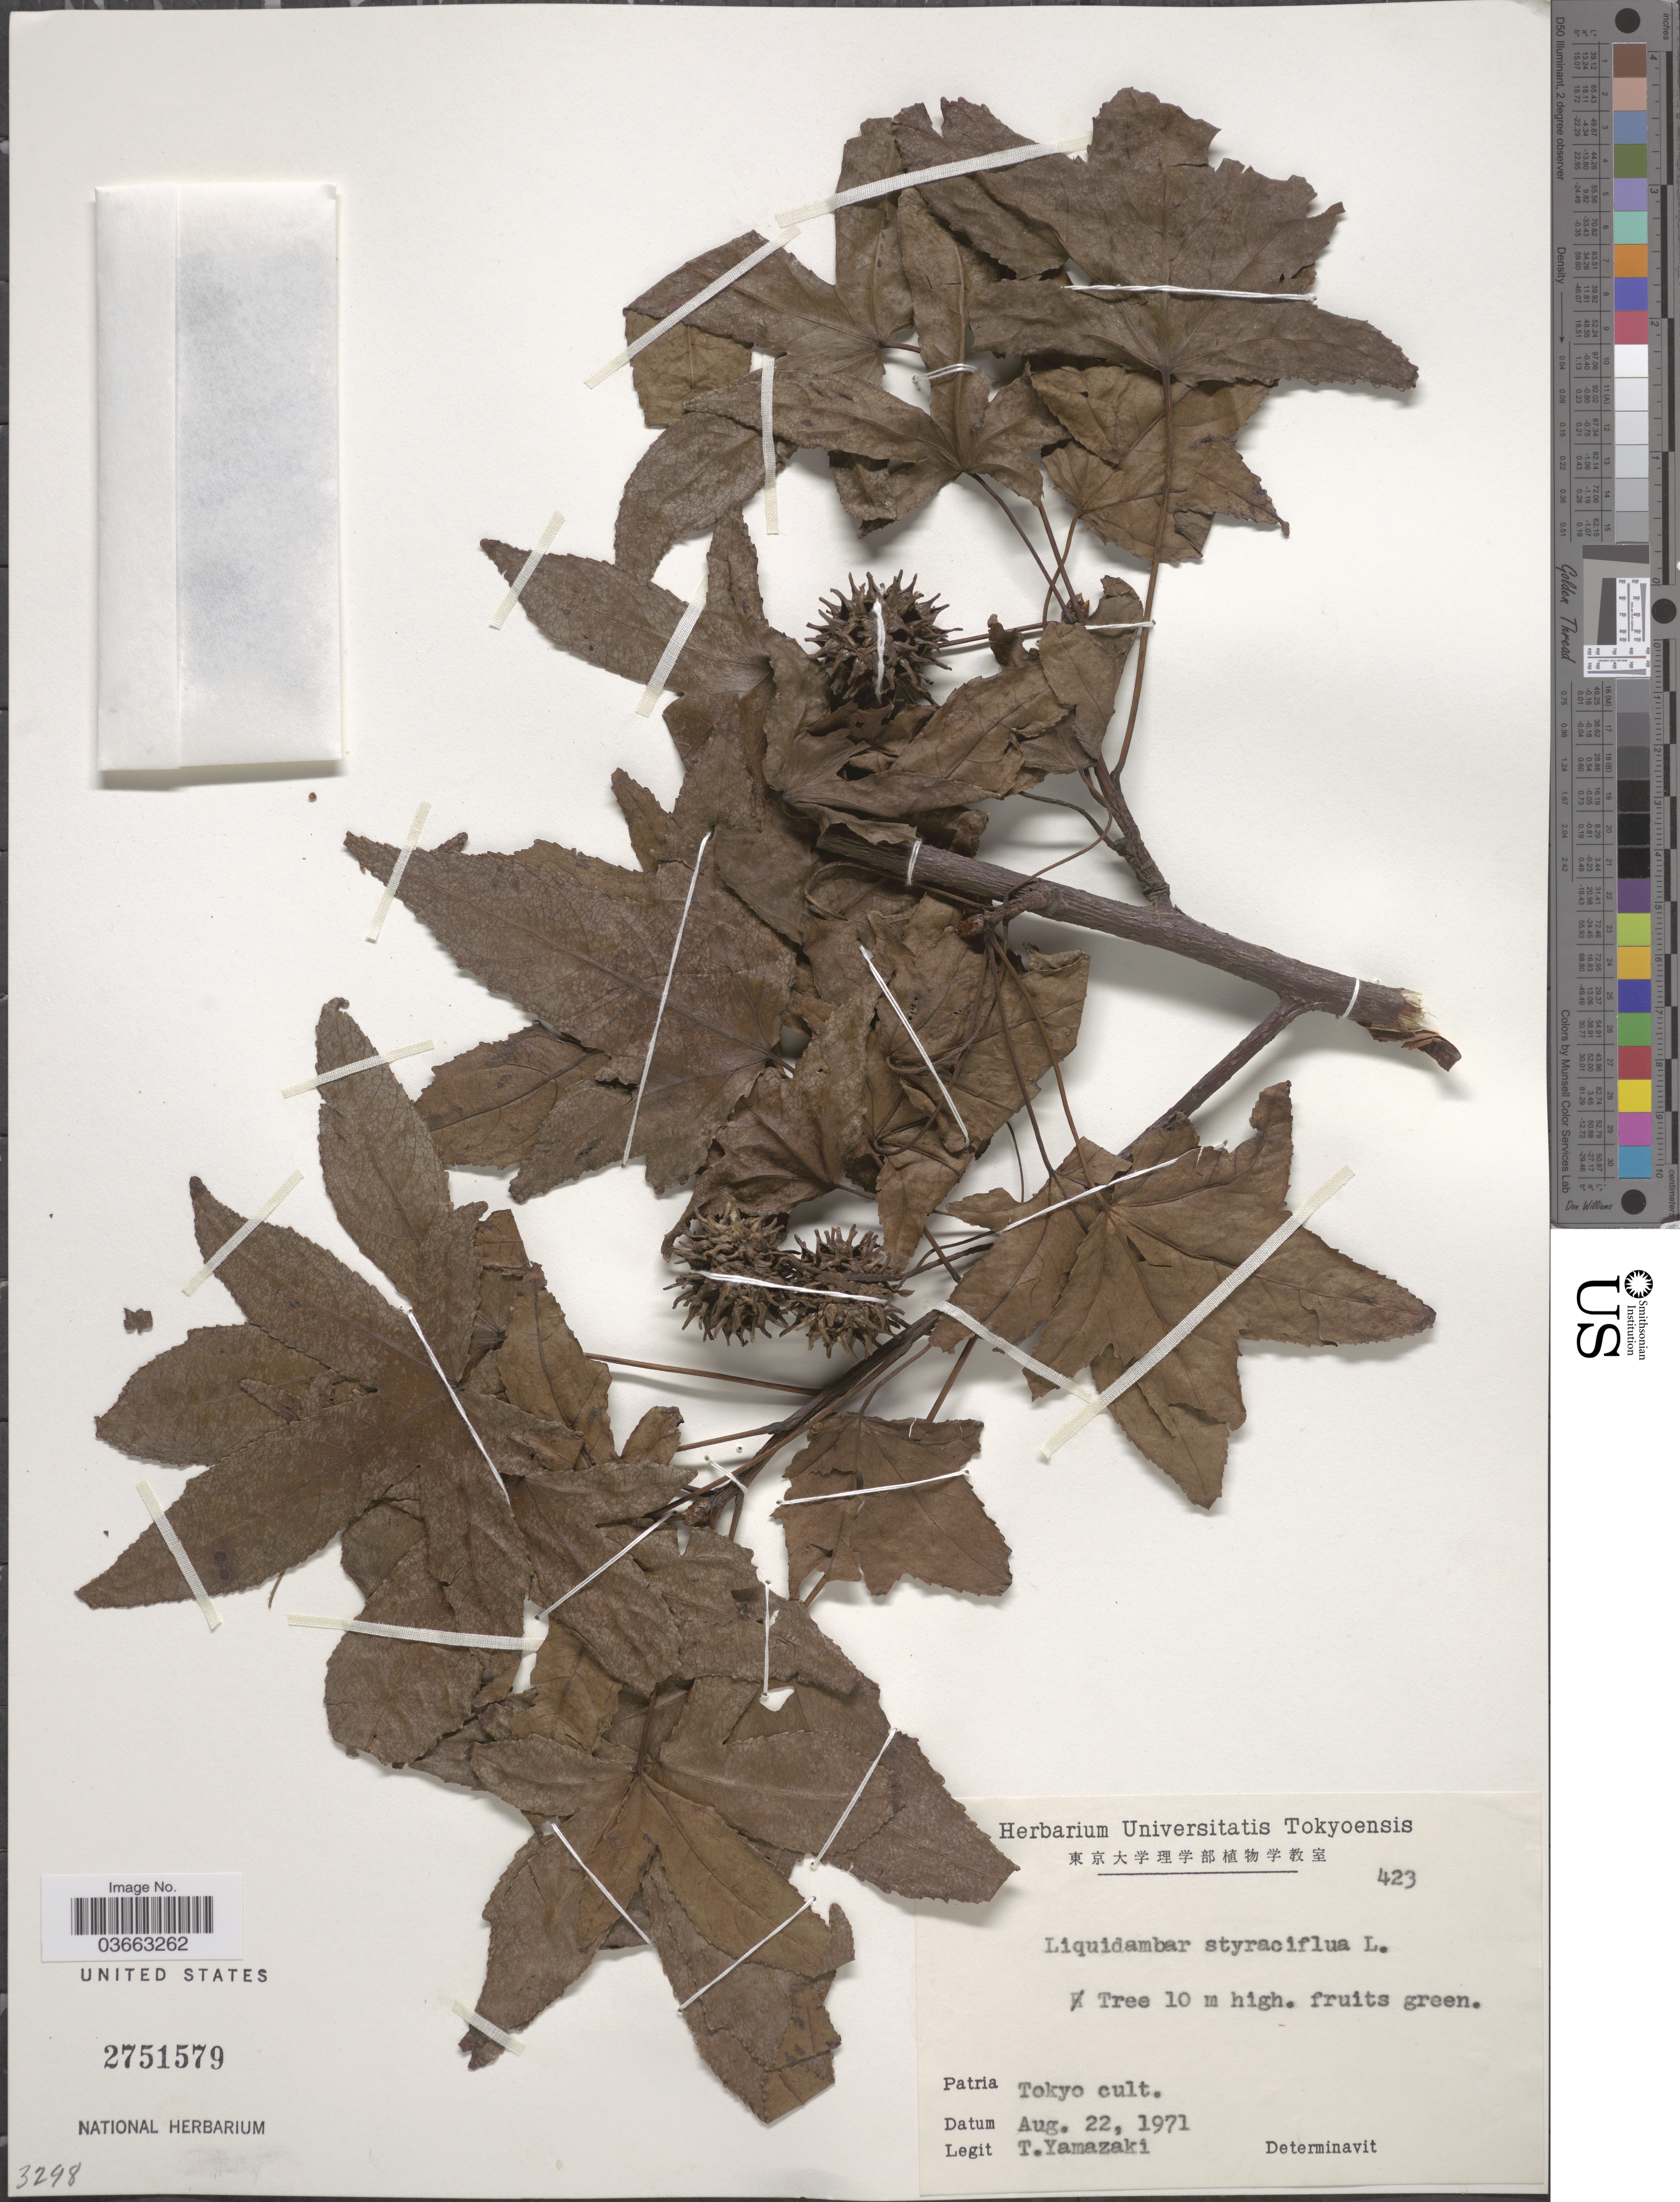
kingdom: Plantae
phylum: Tracheophyta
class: Magnoliopsida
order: Saxifragales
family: Altingiaceae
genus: Liquidambar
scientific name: Liquidambar styraciflua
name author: L.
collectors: T. Yamazaki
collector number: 423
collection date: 1971-08-22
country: Japan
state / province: Tokyo, Federal City of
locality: Tokyo.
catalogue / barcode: US 2751579